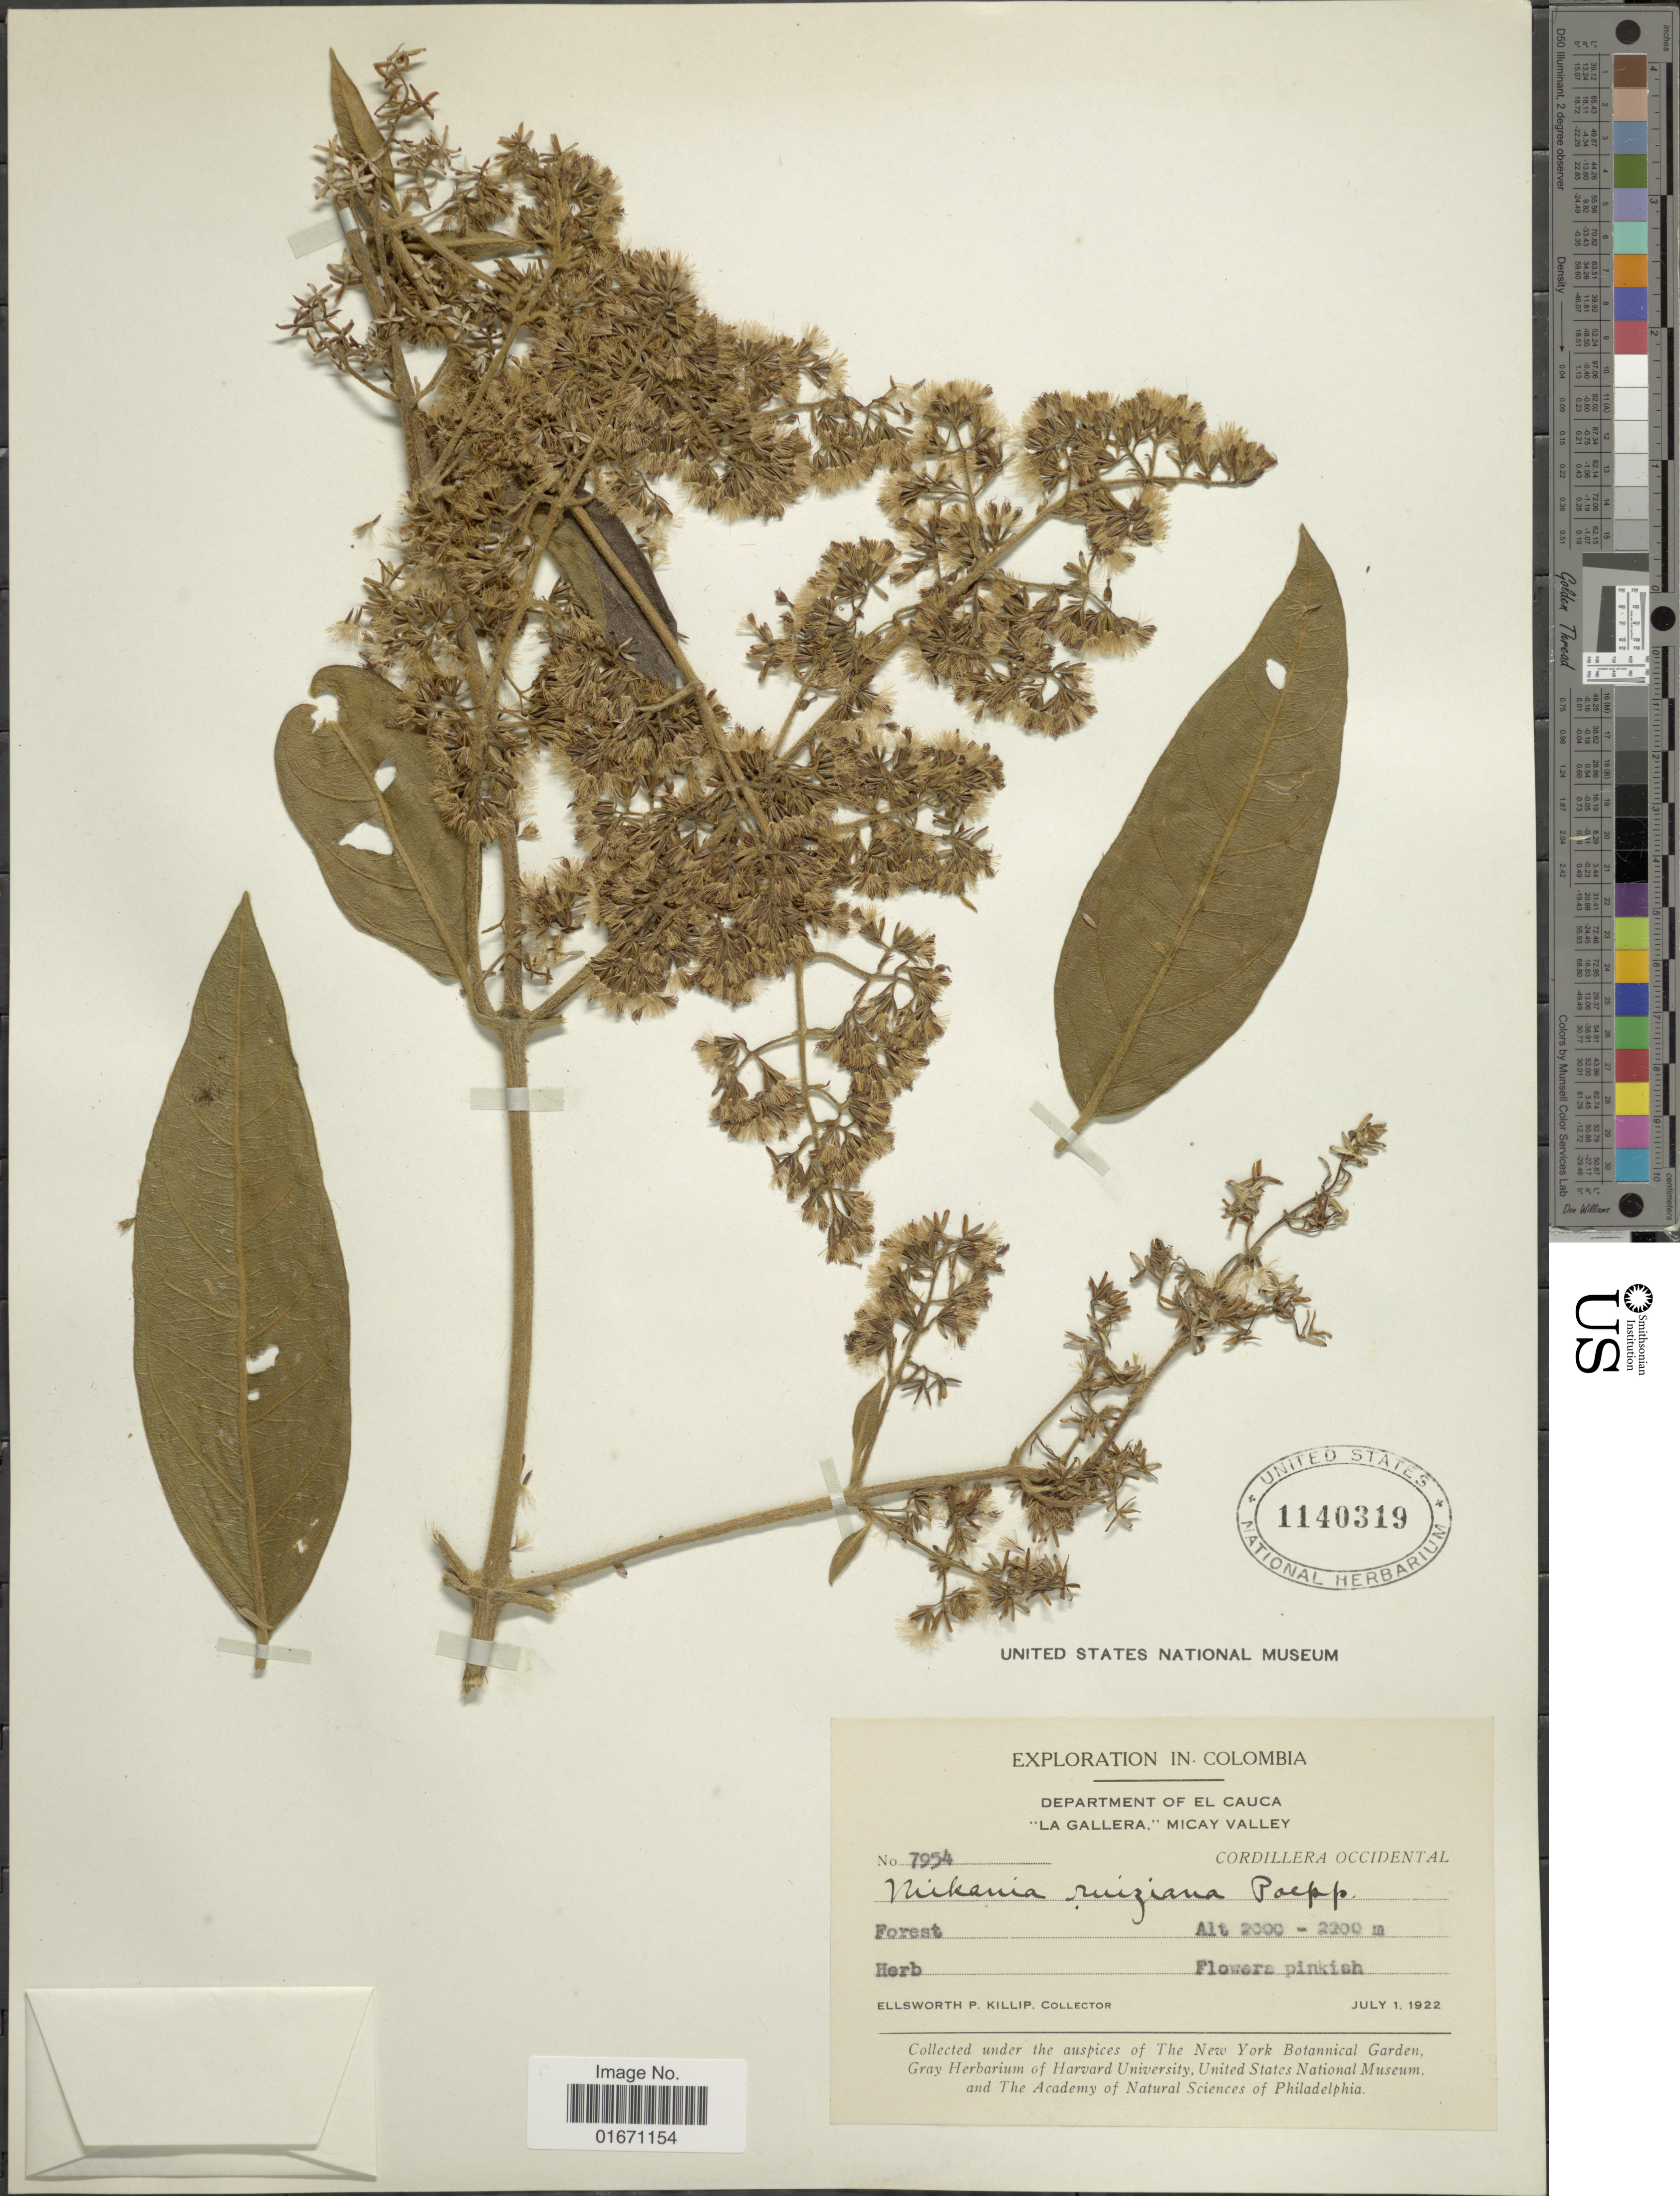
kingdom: Plantae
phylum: Tracheophyta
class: Magnoliopsida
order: Asterales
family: Asteraceae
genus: Mikania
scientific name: Mikania banisteriae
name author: DC.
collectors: E. P. Killip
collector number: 7954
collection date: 1922-07-01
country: Colombia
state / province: Cauca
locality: La Gallera, Micay Valley, Cordillera Occidental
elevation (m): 2000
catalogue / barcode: US 1140319